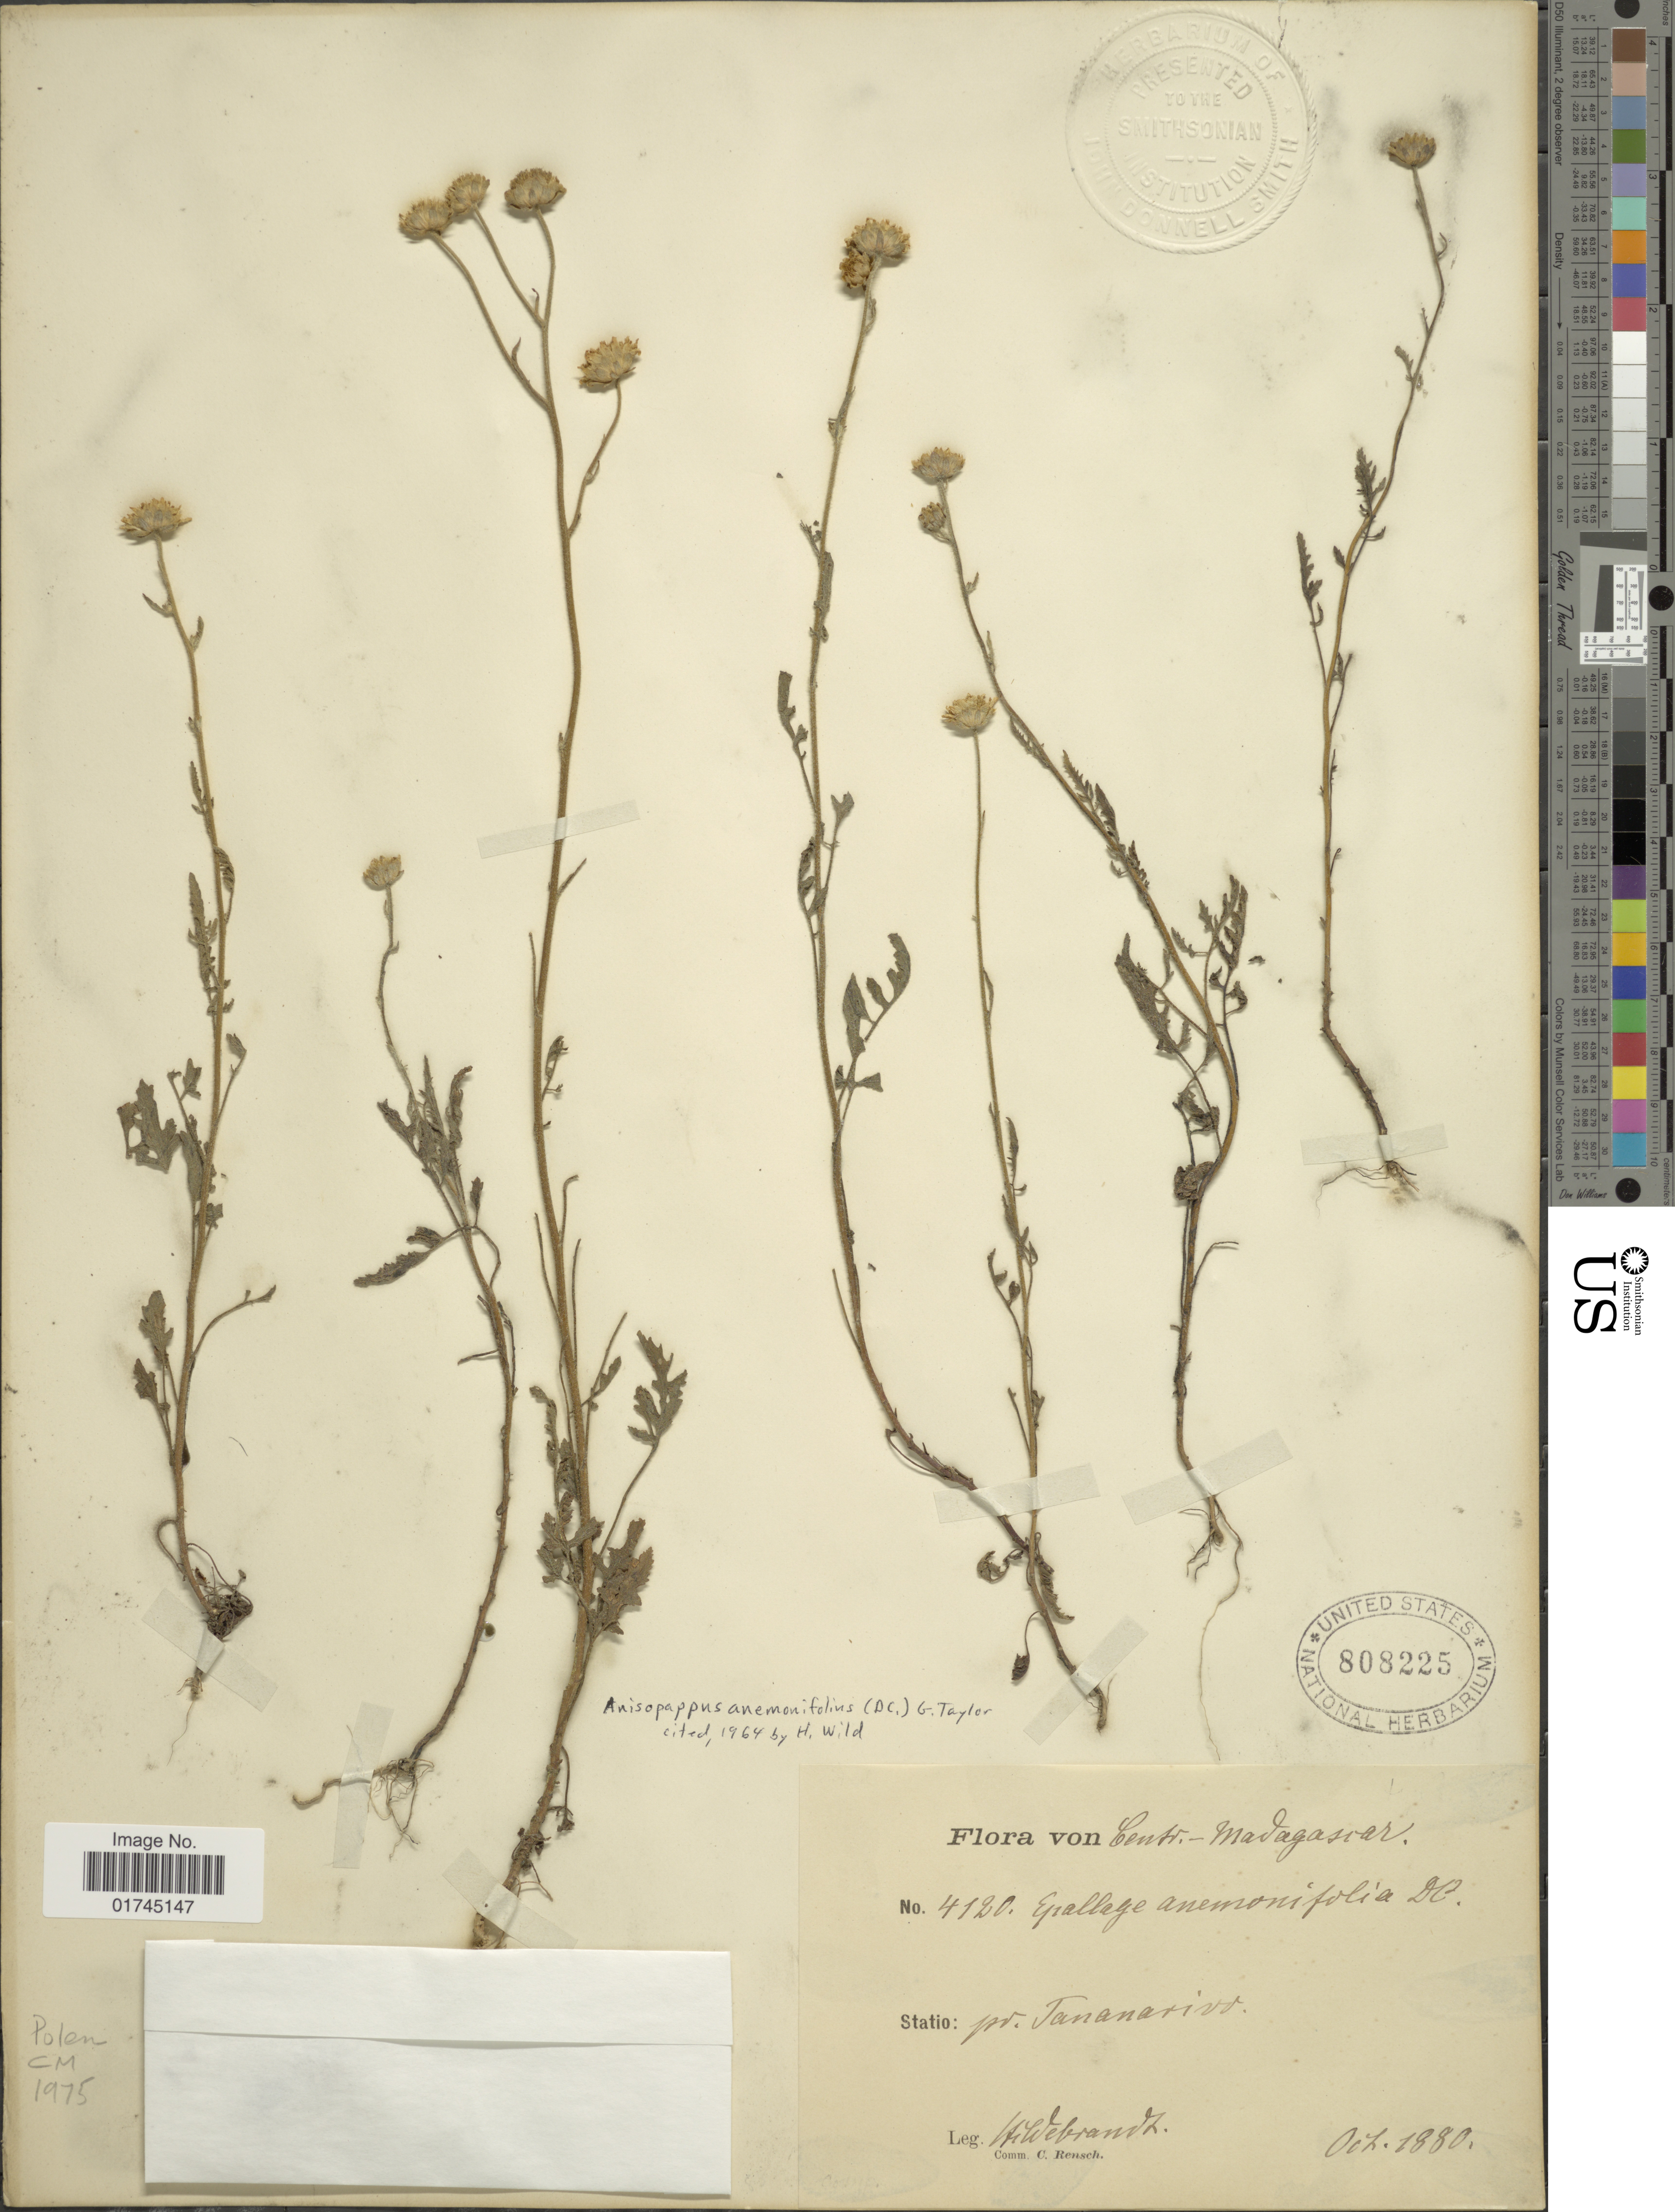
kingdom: Plantae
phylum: Tracheophyta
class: Magnoliopsida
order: Asterales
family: Asteraceae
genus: Anisopappus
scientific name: Anisopappus anemonifolius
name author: (DC.) G. Taylor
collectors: J. Hildebrandt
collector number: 4120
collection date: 1880-10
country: Madagascar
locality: Centr.-Madagascar, Statio: pr. Tananarive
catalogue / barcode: US 808225